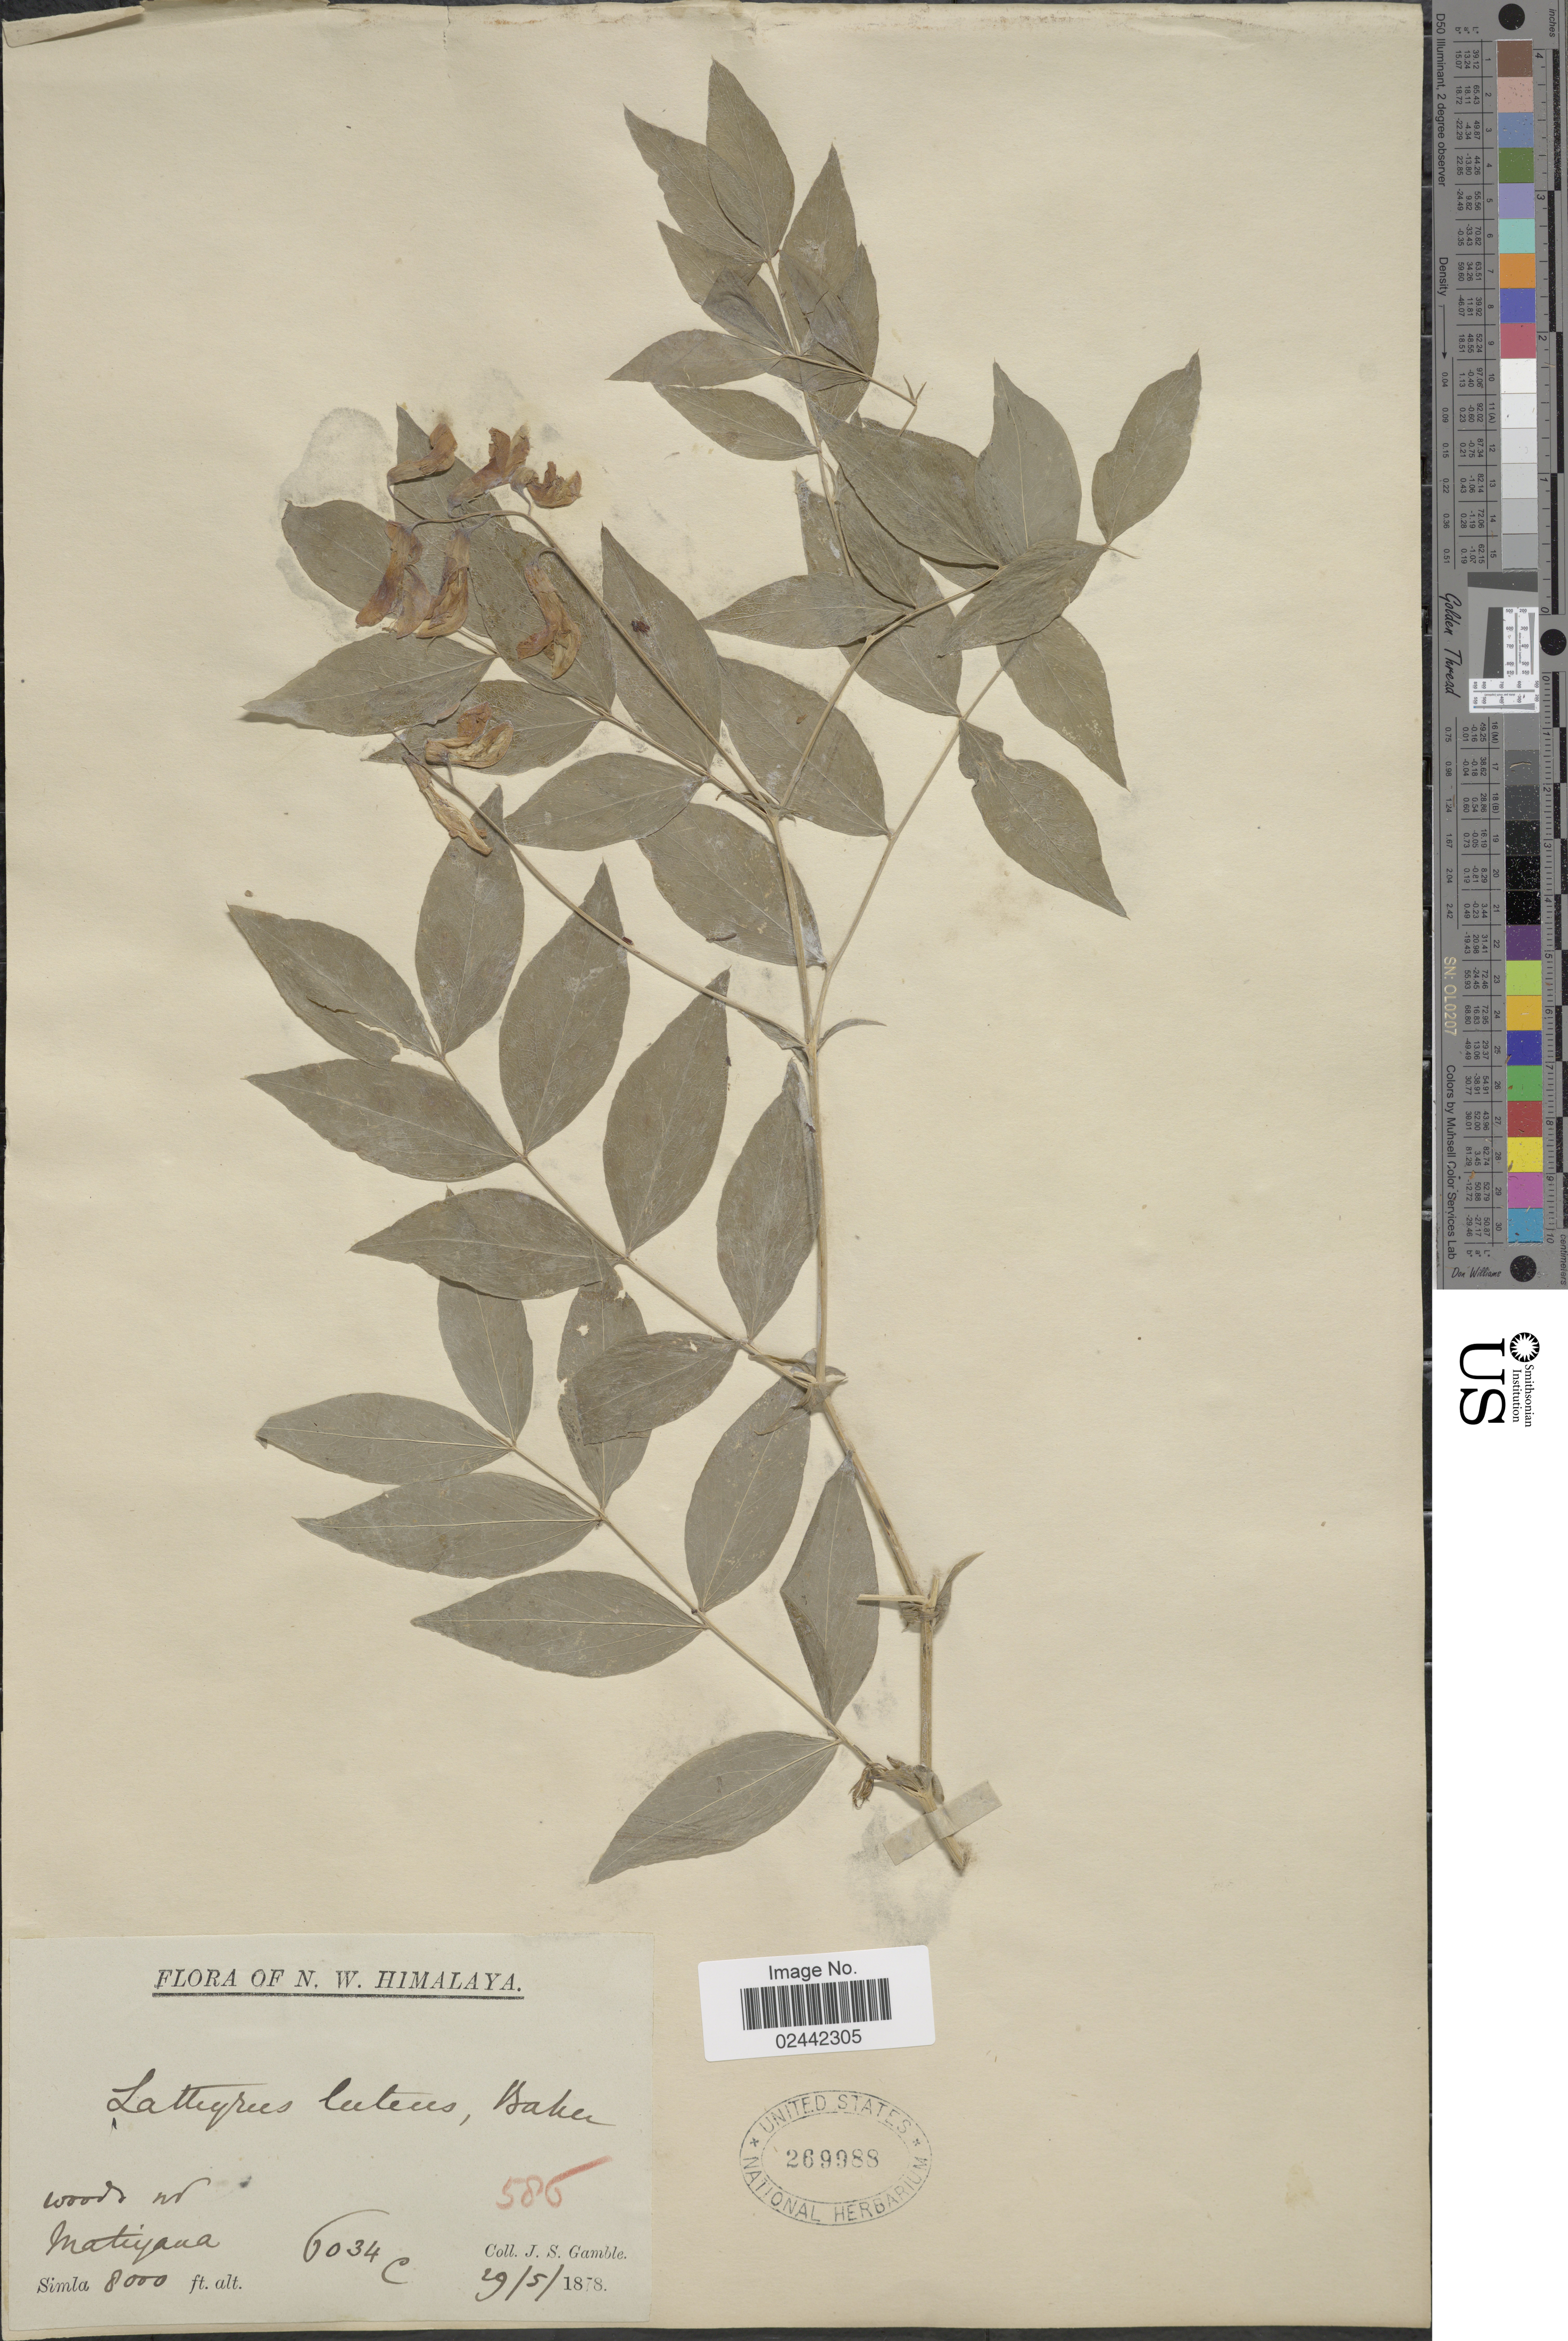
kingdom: Plantae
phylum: Tracheophyta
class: Magnoliopsida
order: Fabales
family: Fabaceae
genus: Lathyrus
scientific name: Lathyrus gmelinii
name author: Fritsch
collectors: J. S. Gamble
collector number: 6034C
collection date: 1878-05-29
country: India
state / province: Gujarat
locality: N.W. Himalaya. Woods nr. Matiyana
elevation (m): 2438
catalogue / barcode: US 269988